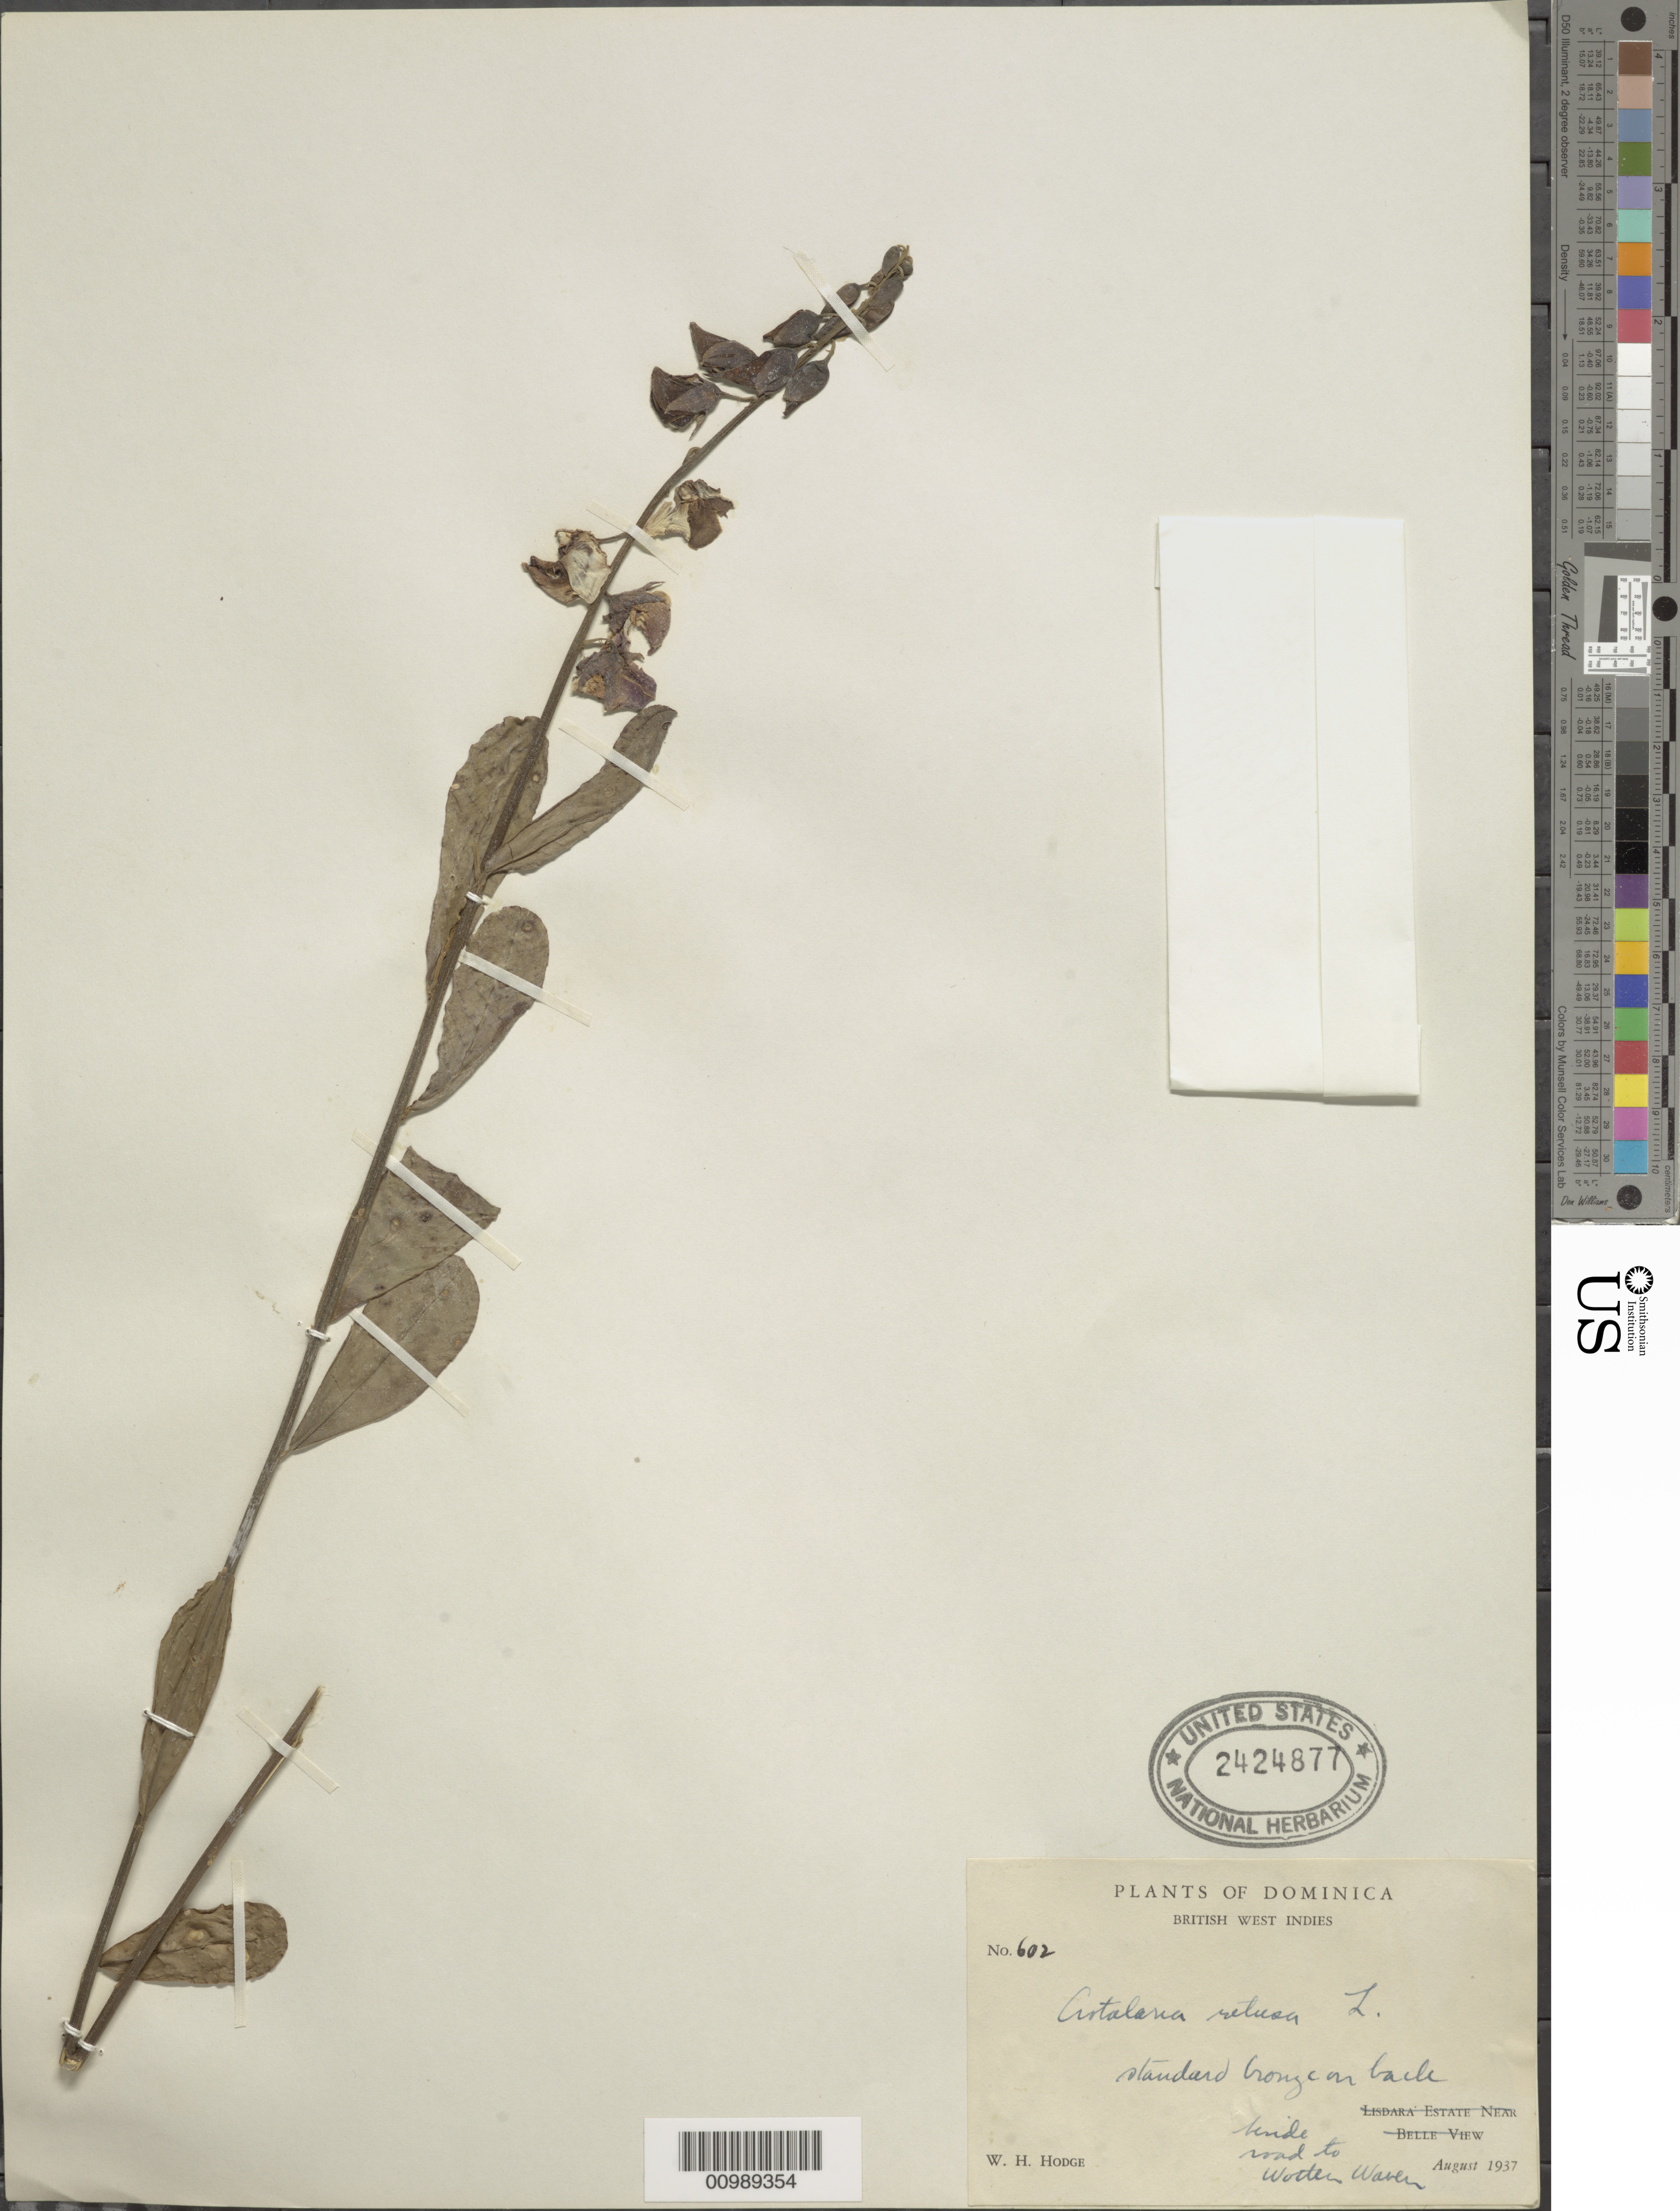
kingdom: Plantae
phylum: Tracheophyta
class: Magnoliopsida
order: Fabales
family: Fabaceae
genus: Crotalaria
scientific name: Crotalaria retusa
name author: L.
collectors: W. Hodge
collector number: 602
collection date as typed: Aug 1937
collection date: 1937-08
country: Dominica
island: Dominica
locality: Road to Wother Waver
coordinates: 0 N, 0 E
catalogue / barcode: US 2424877